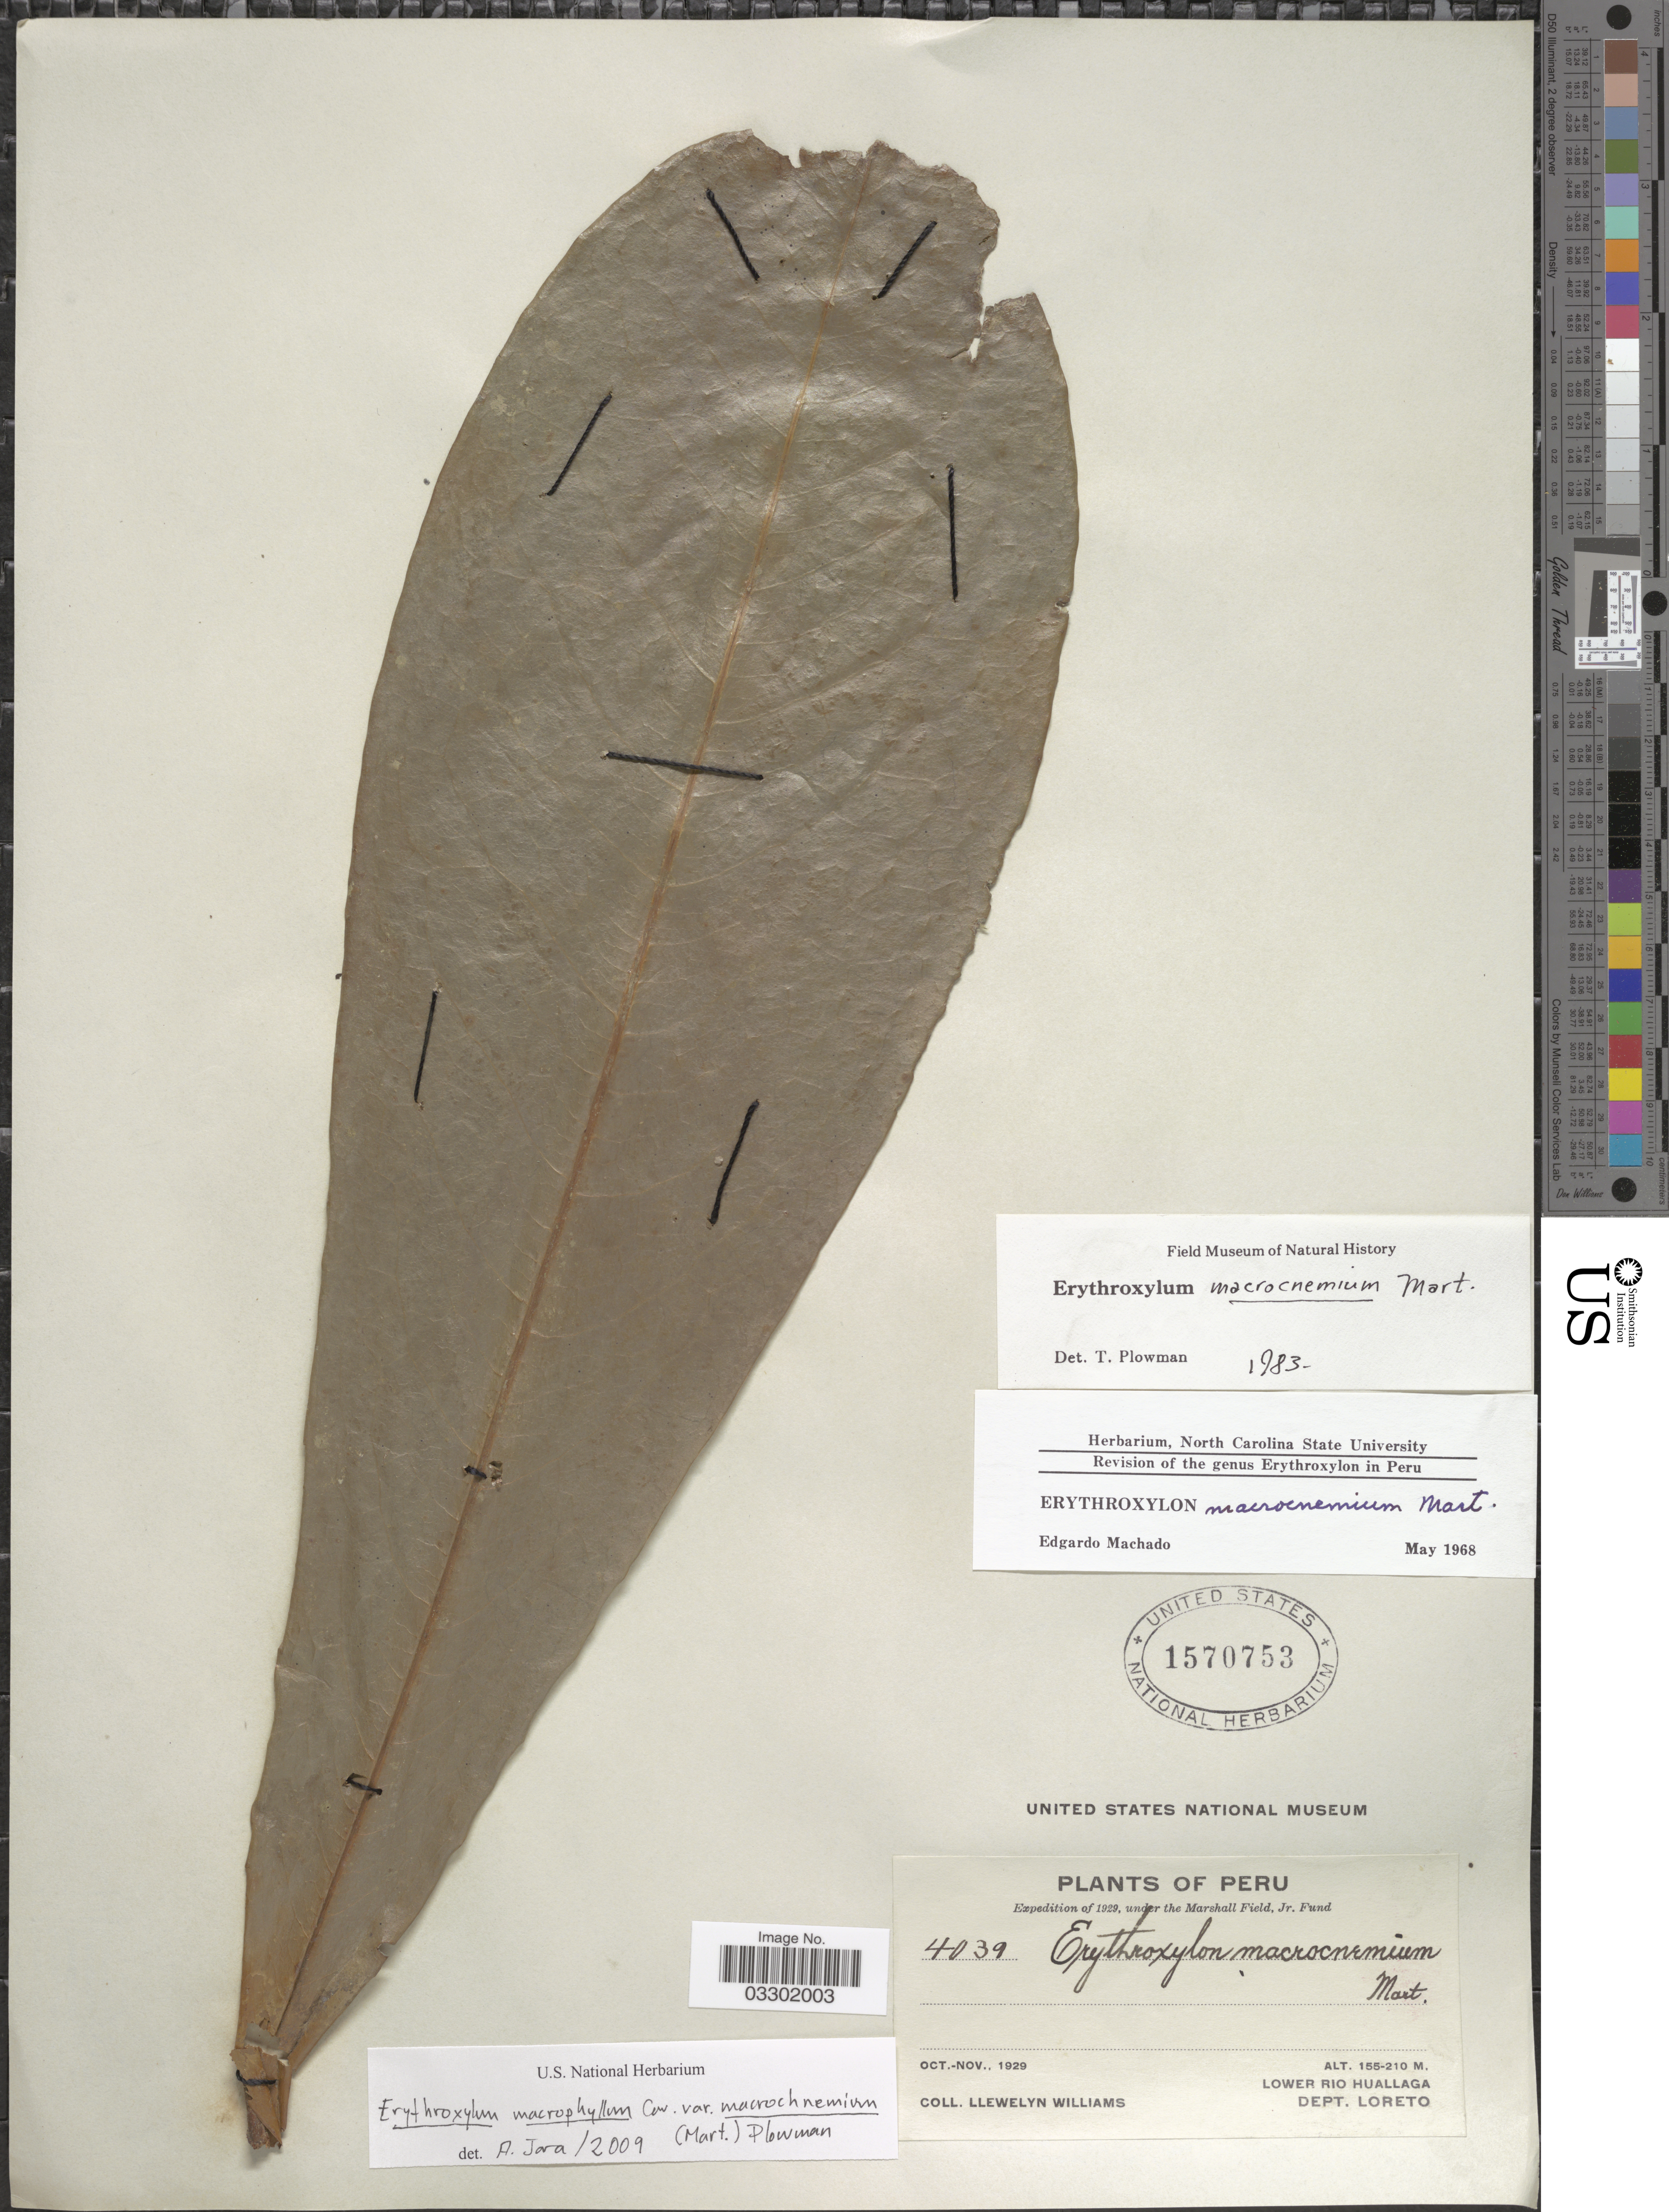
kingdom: Plantae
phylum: Tracheophyta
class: Magnoliopsida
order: Malpighiales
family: Erythroxylaceae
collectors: Ll. Williams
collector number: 4039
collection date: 1929-10/1929-11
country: Peru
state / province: Loreto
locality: Lower Rio Huallaga. Dept. Loreto.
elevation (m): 155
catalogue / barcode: US 1570753